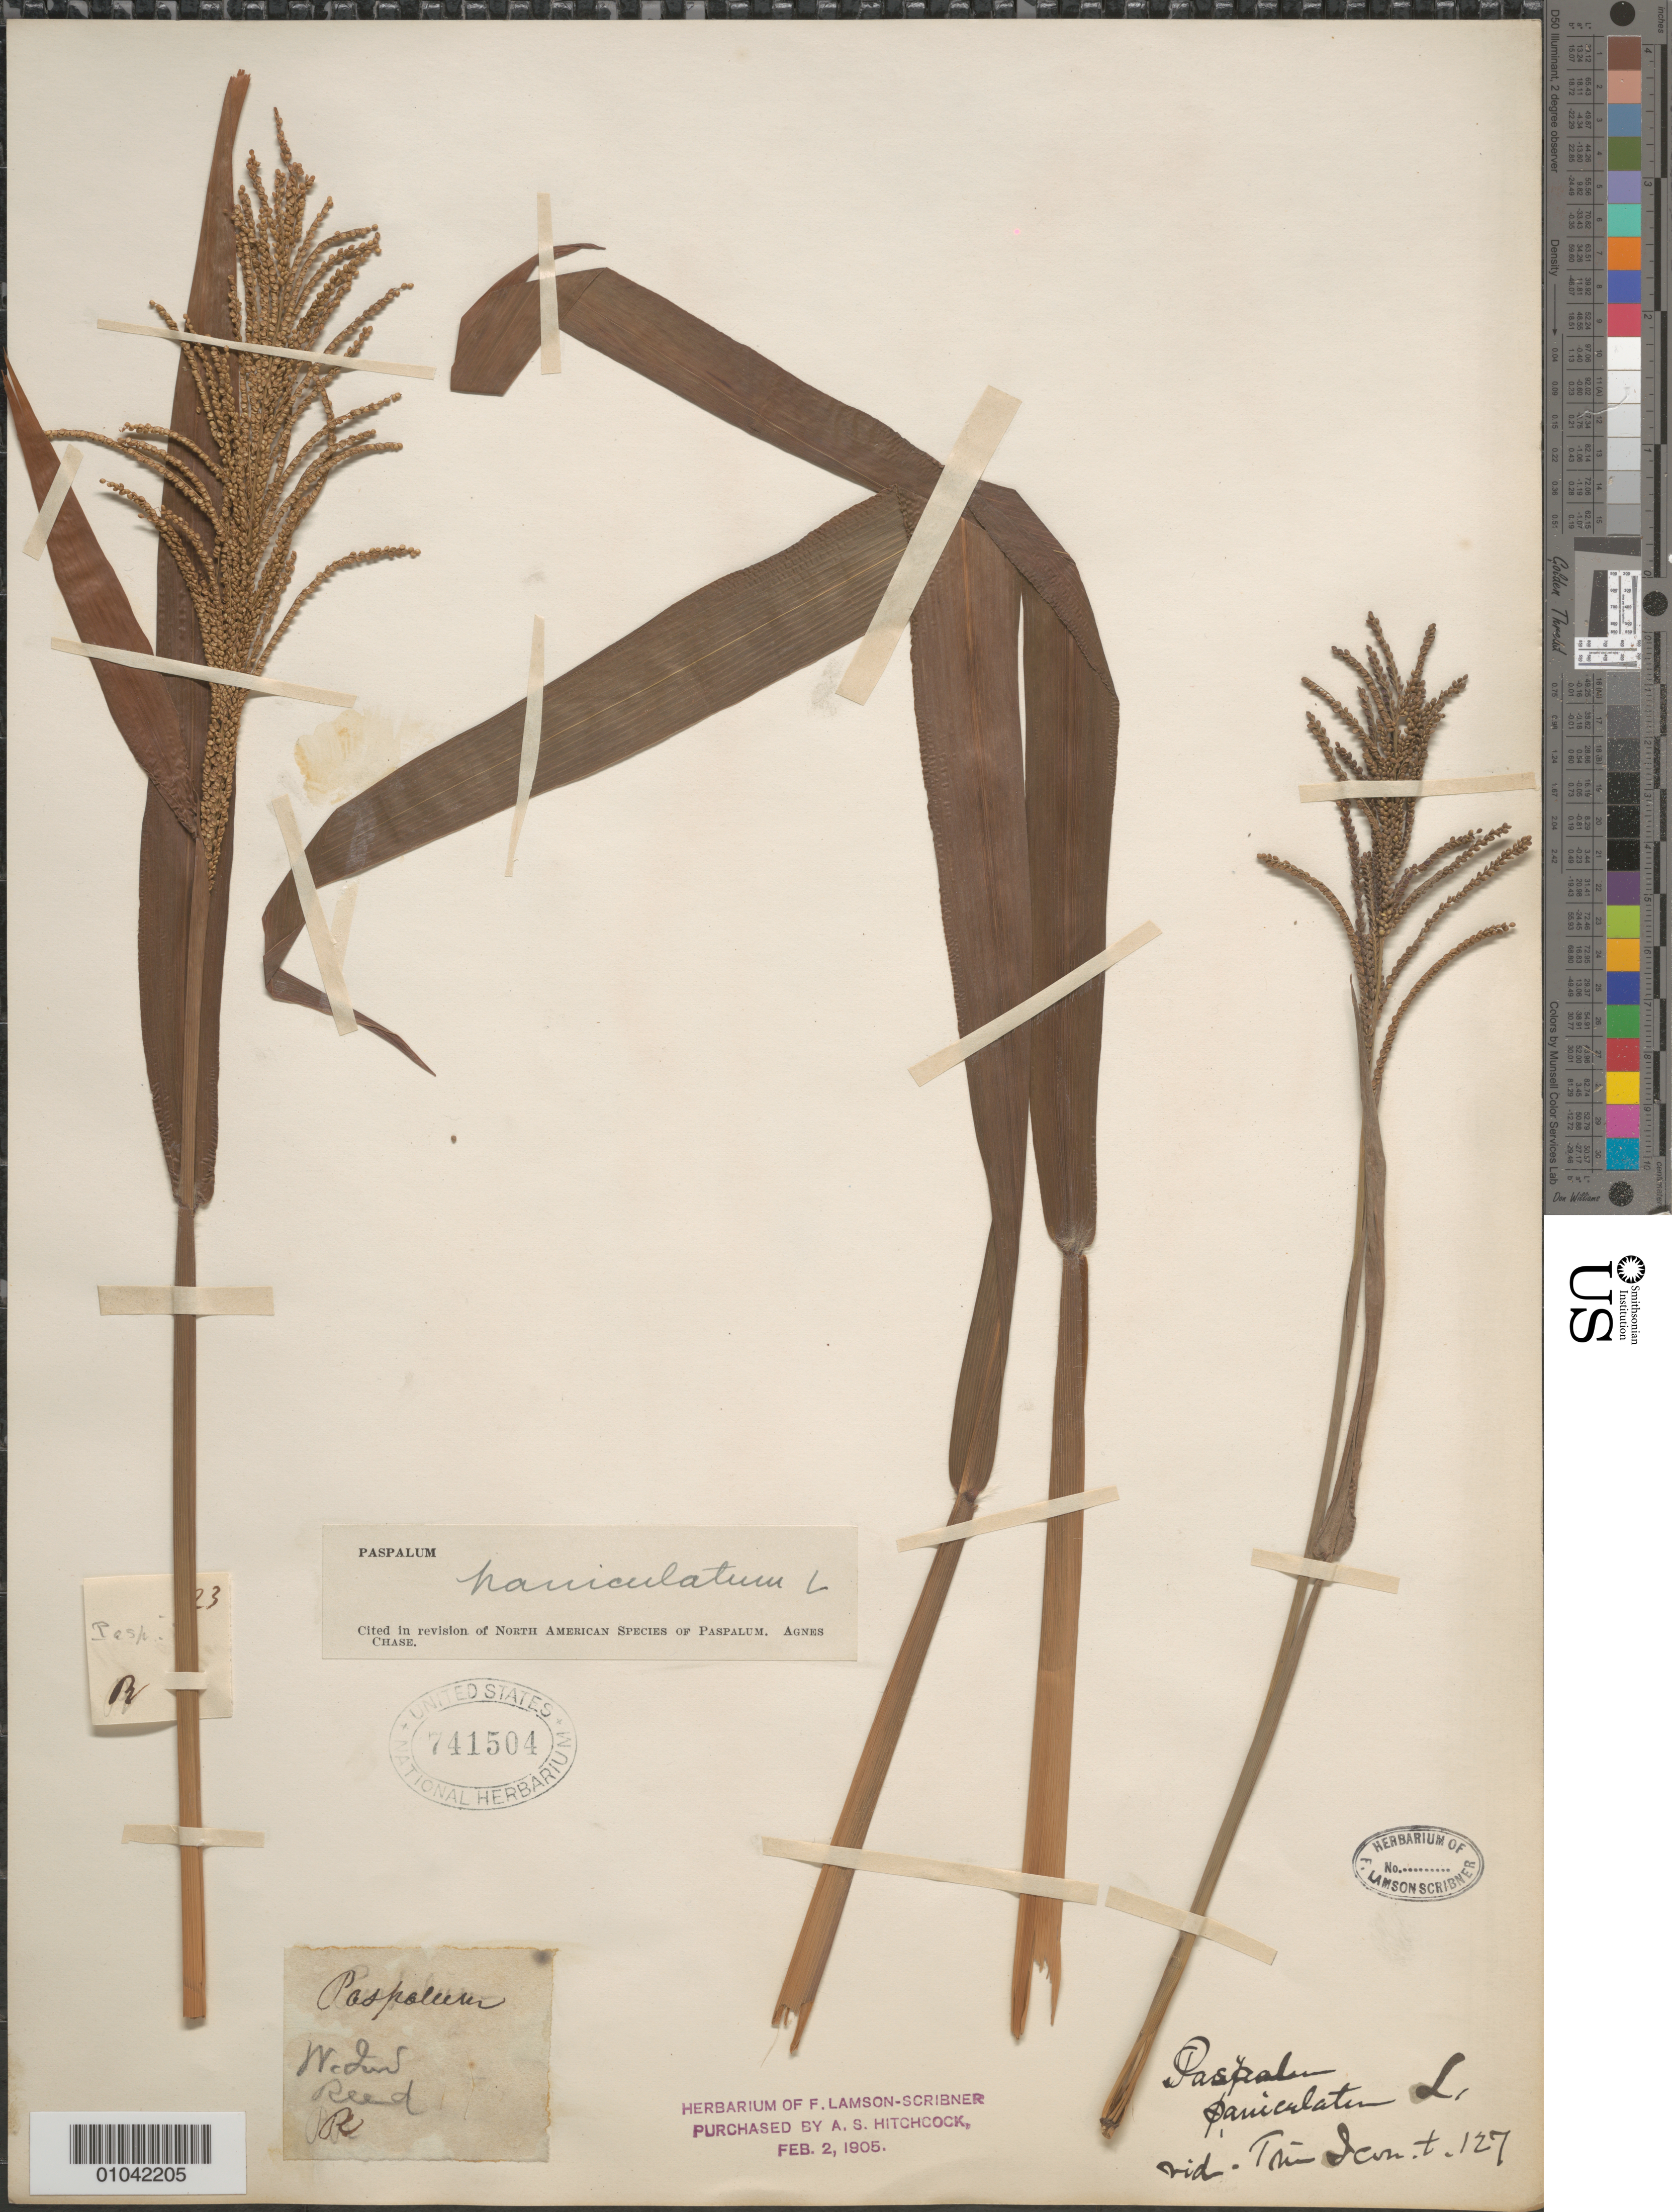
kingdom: Plantae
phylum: Tracheophyta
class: Liliopsida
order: Poales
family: Poaceae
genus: Paspalum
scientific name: Paspalum paniculatum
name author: L.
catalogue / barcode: US 741504